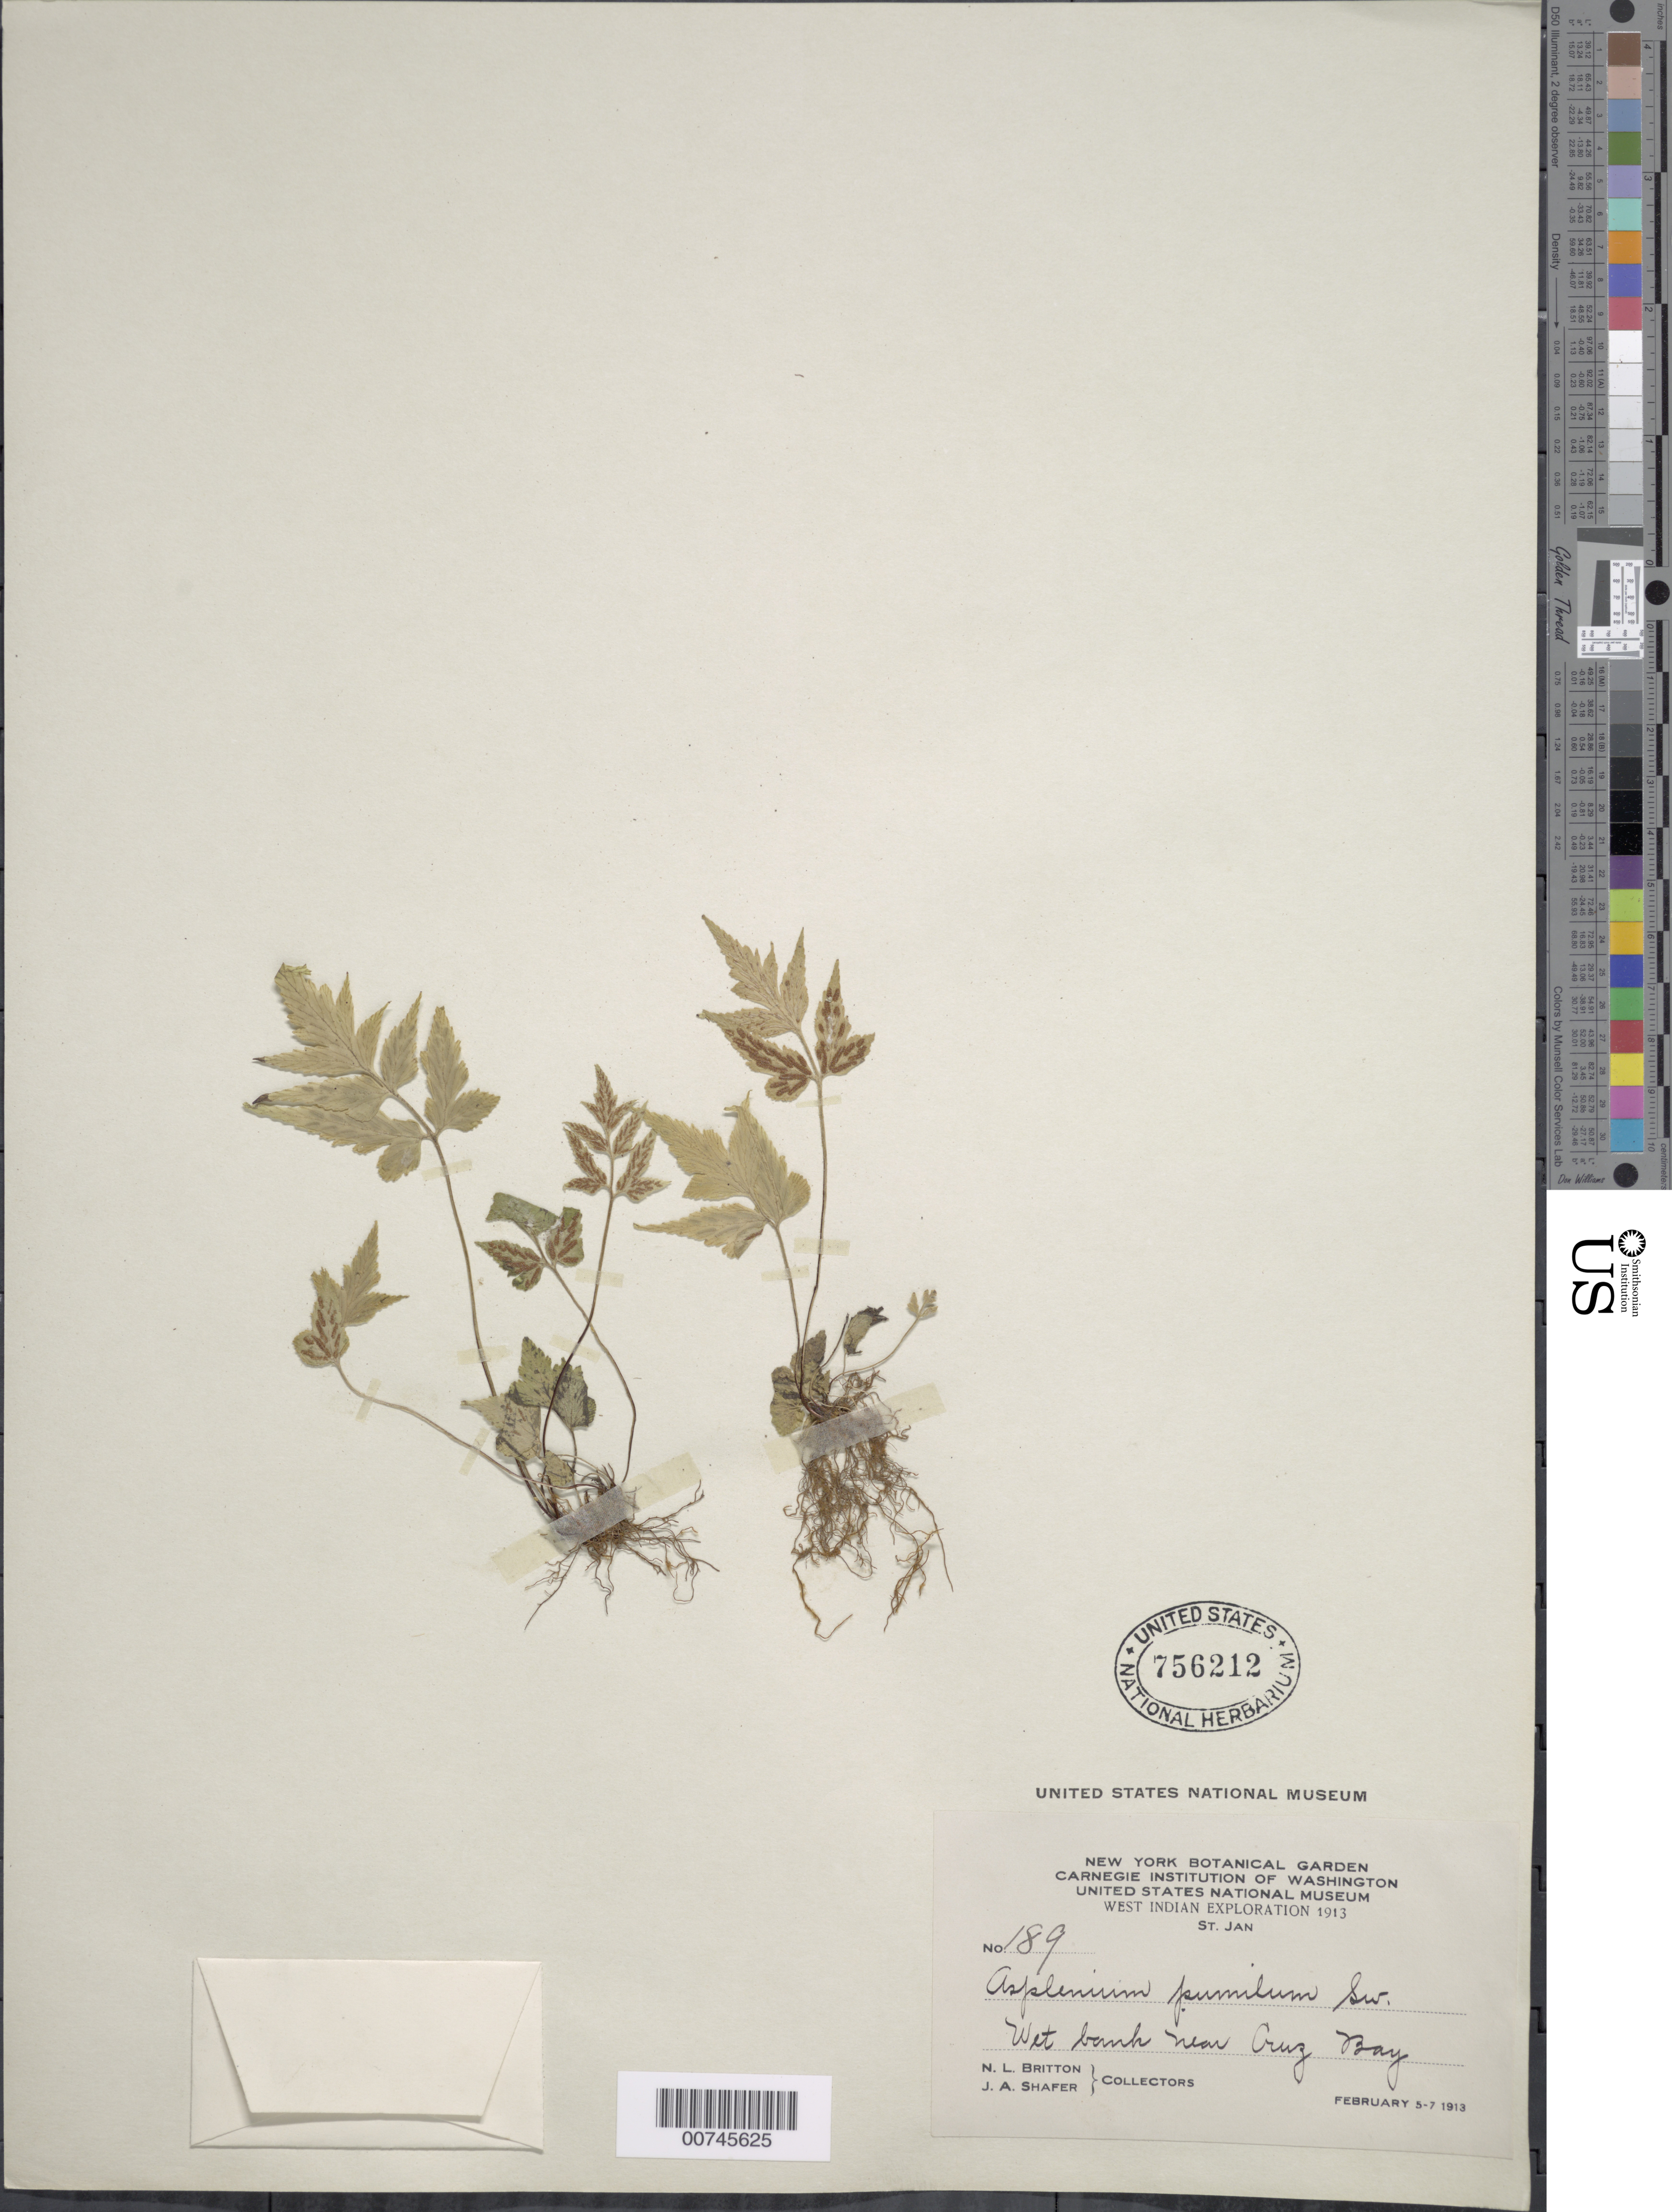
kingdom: Plantae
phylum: Tracheophyta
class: Polypodiopsida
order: Polypodiales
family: Aspleniaceae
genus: Asplenium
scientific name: Asplenium pumilum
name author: Sw.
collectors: N. Britton & J. A. Shafer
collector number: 189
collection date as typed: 05 Feb 1913 to 07 Feb 1913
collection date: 1913-02-05/1913-02-07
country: U.S. Virgin Islands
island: St. John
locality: Near Cruz Bay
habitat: Wet bank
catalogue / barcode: US 756212